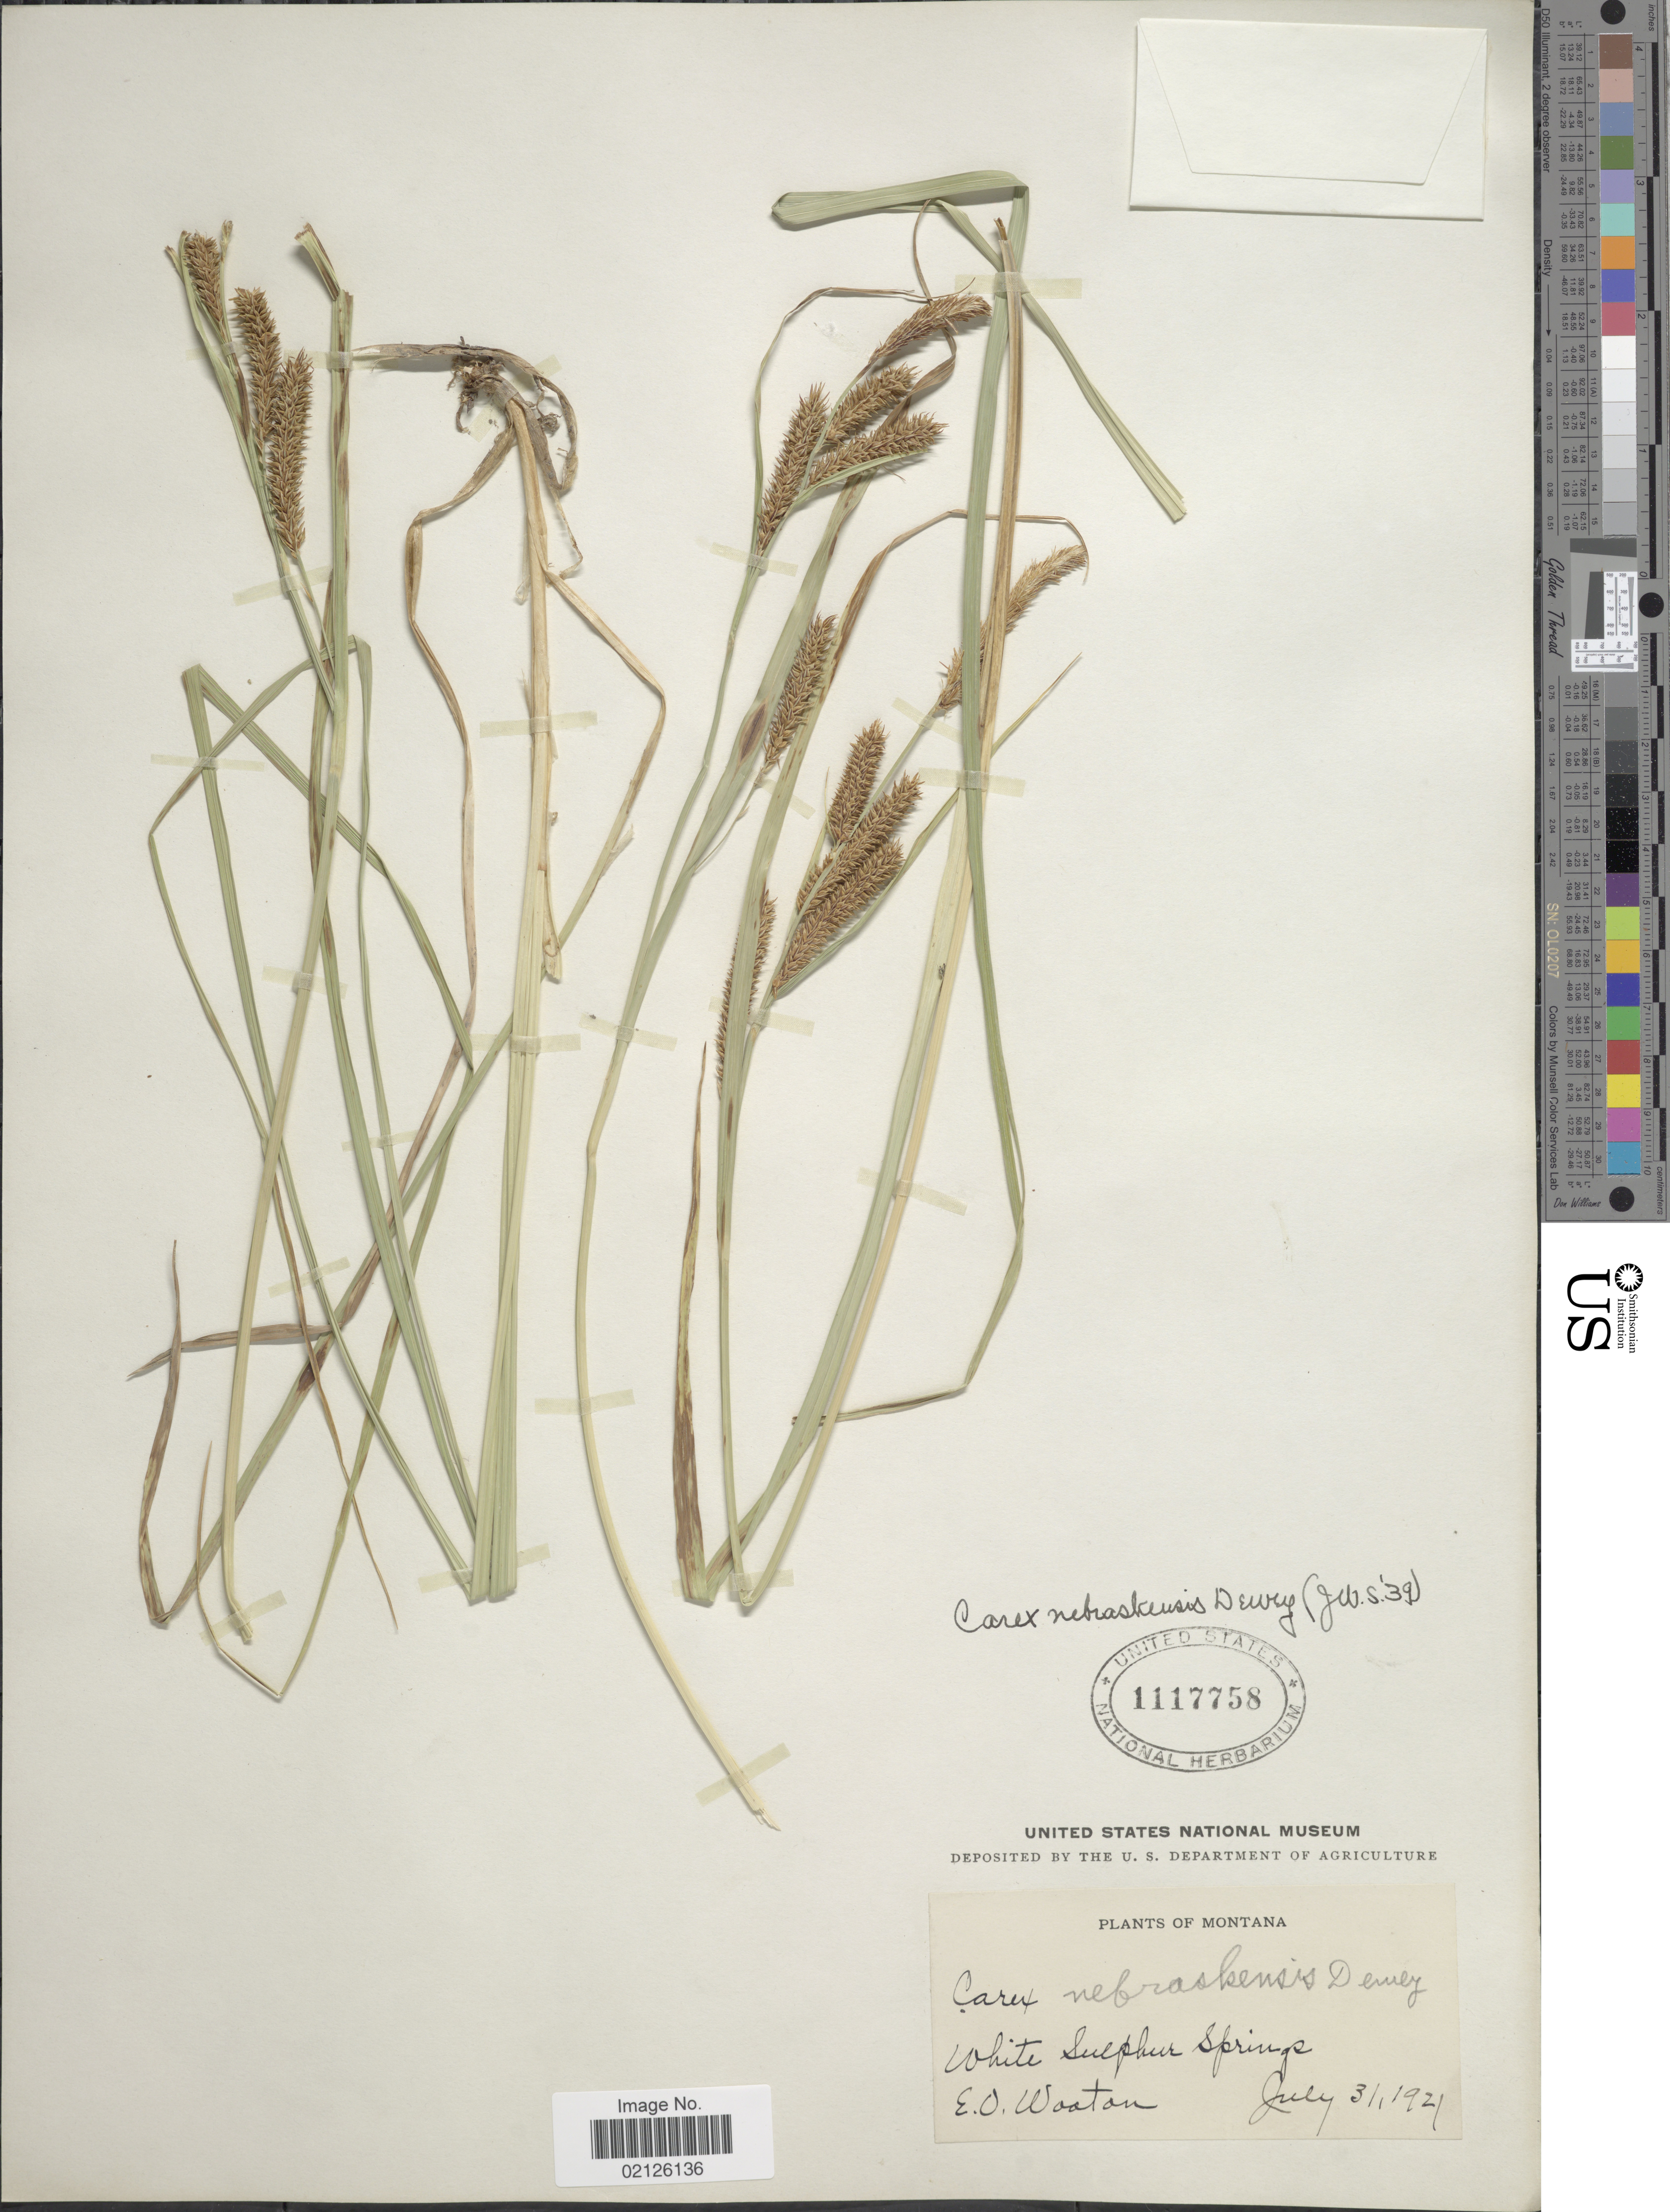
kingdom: Plantae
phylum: Tracheophyta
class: Liliopsida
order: Poales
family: Cyperaceae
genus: Carex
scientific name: Carex nebrascensis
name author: Dewey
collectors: E. O. Wooton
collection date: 1921-07-31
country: United States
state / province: Montana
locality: White Sulphur Springs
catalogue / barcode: US 1117758